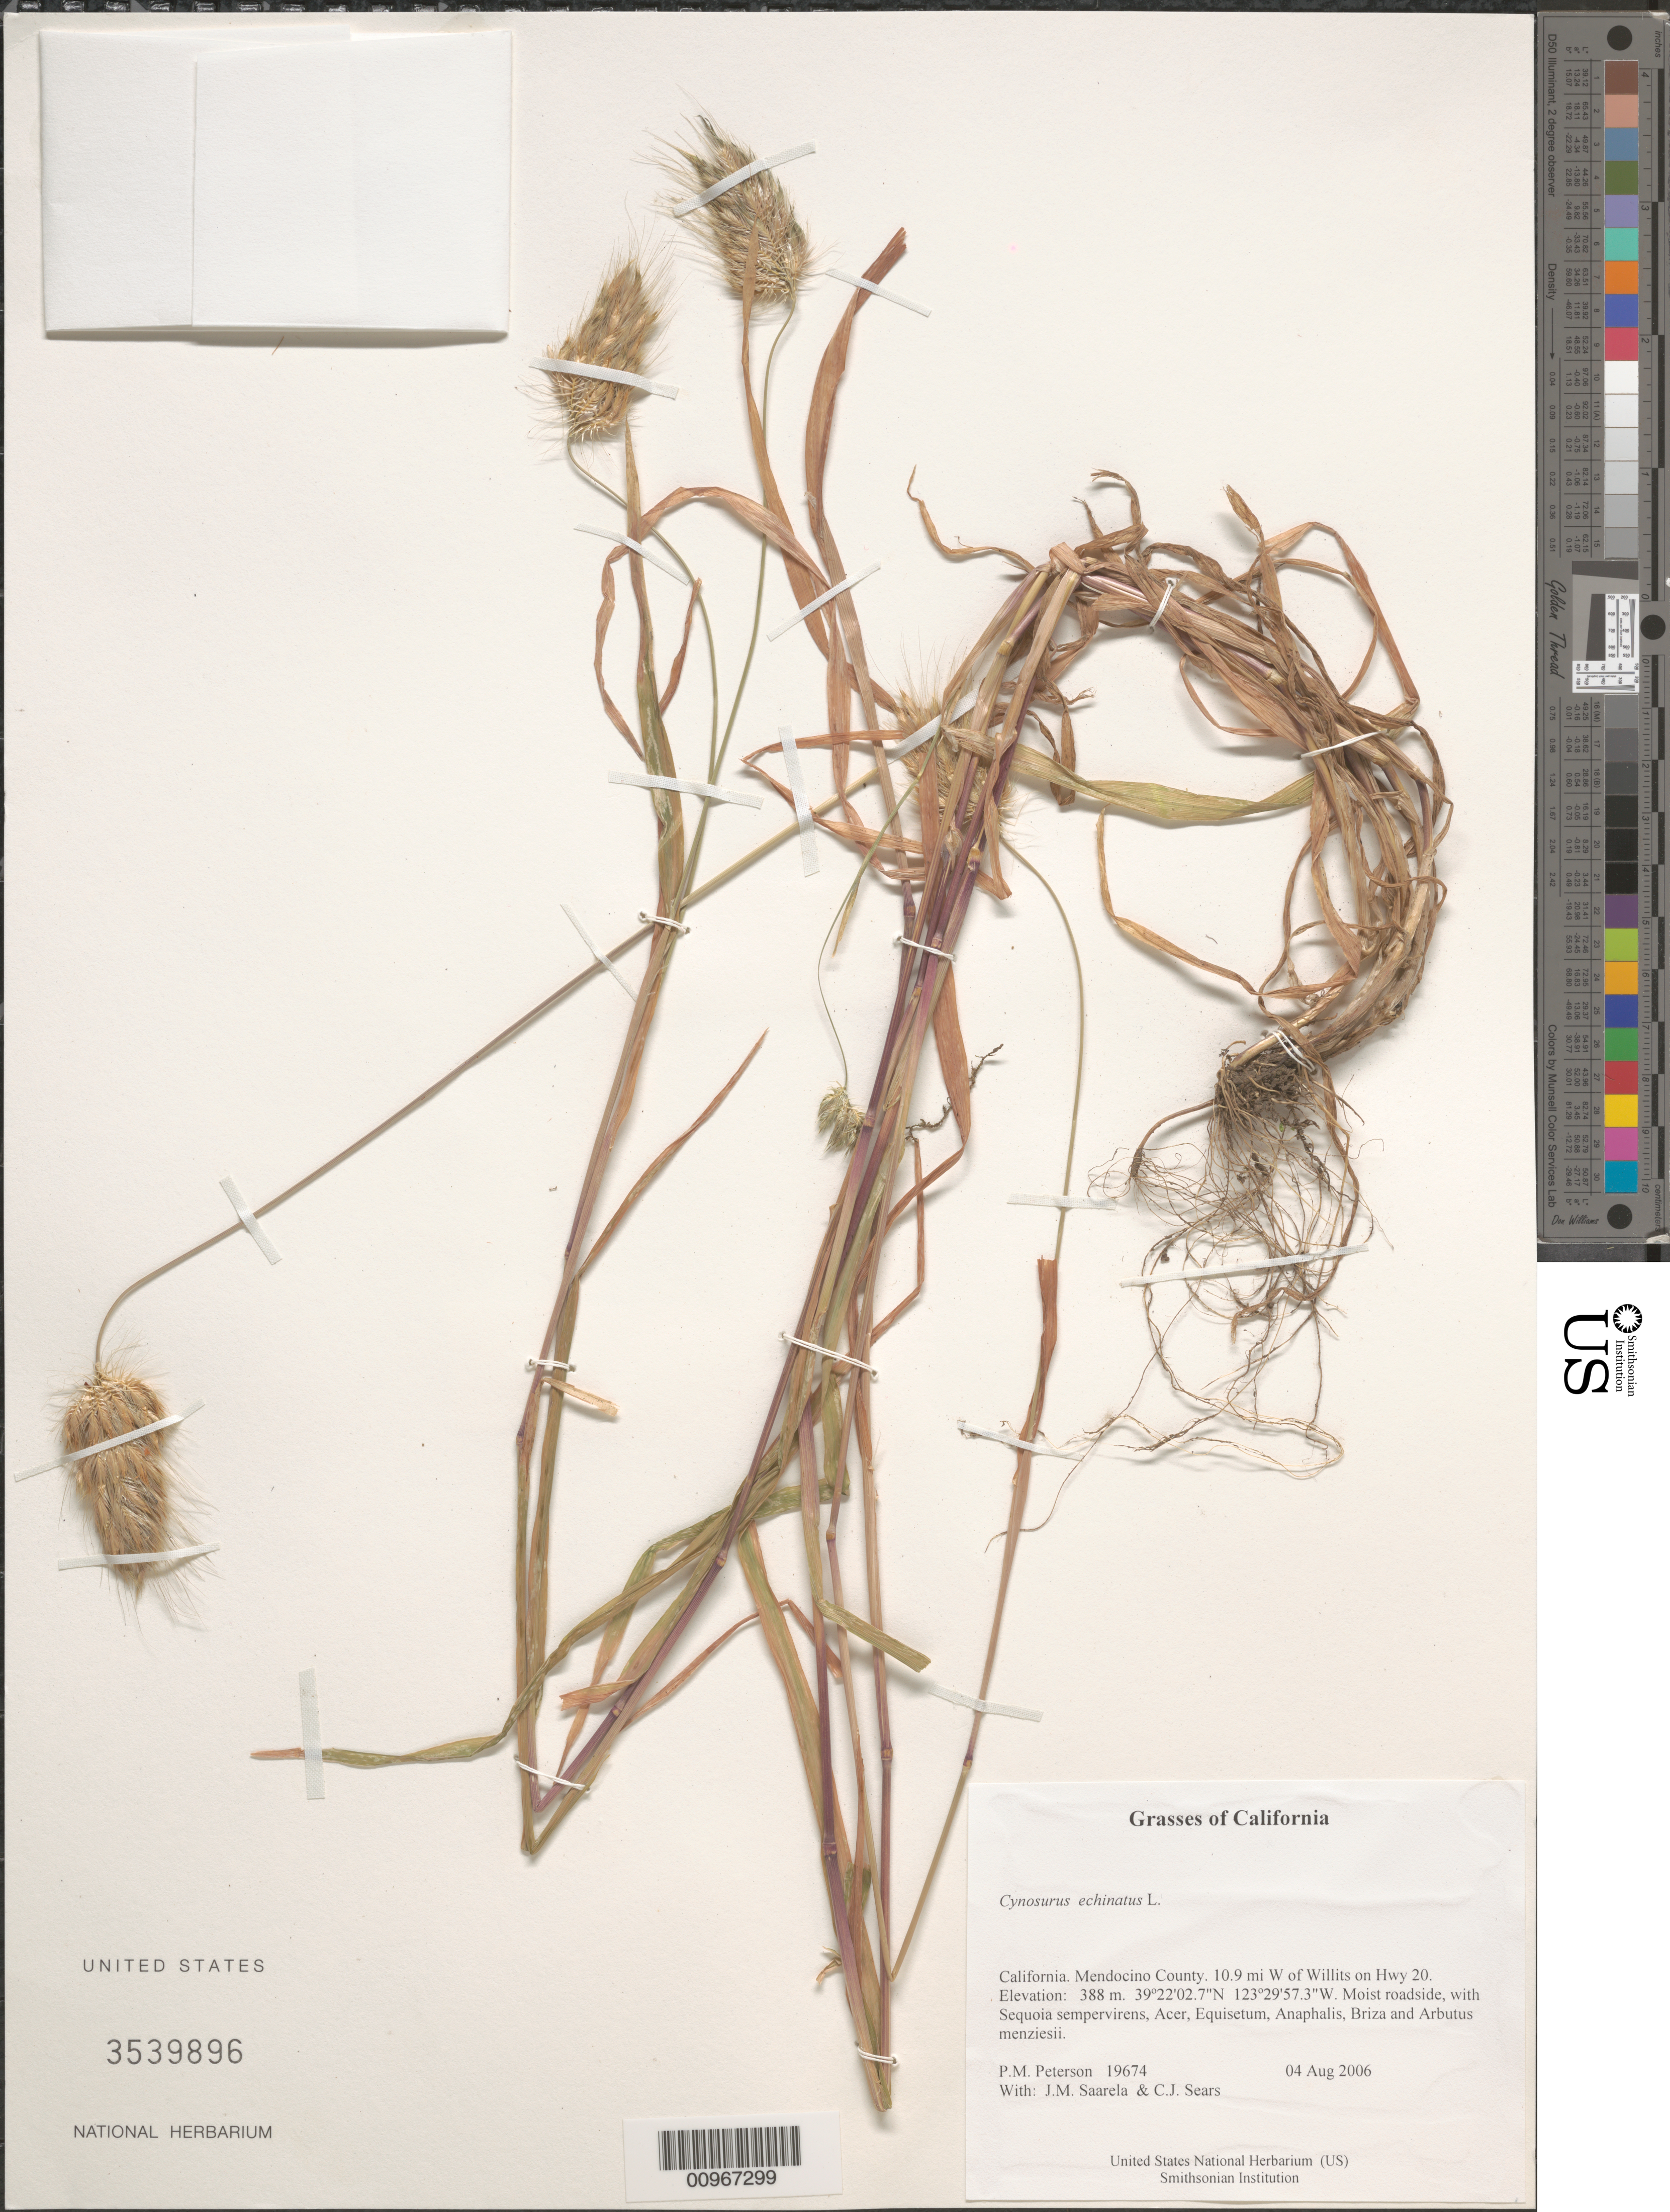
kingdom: Plantae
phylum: Tracheophyta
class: Liliopsida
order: Poales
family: Poaceae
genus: Cynosurus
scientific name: Cynosurus echinatus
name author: L.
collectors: P. M. Peterson, J. Saarela & C. Sears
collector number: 19674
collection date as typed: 04 Aug 2006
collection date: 2006-08-04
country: United States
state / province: California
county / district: Mendocino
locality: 10.9 mi W of Willits on Hwy 20.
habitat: Moist roadside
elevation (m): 388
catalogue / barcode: US 3539896